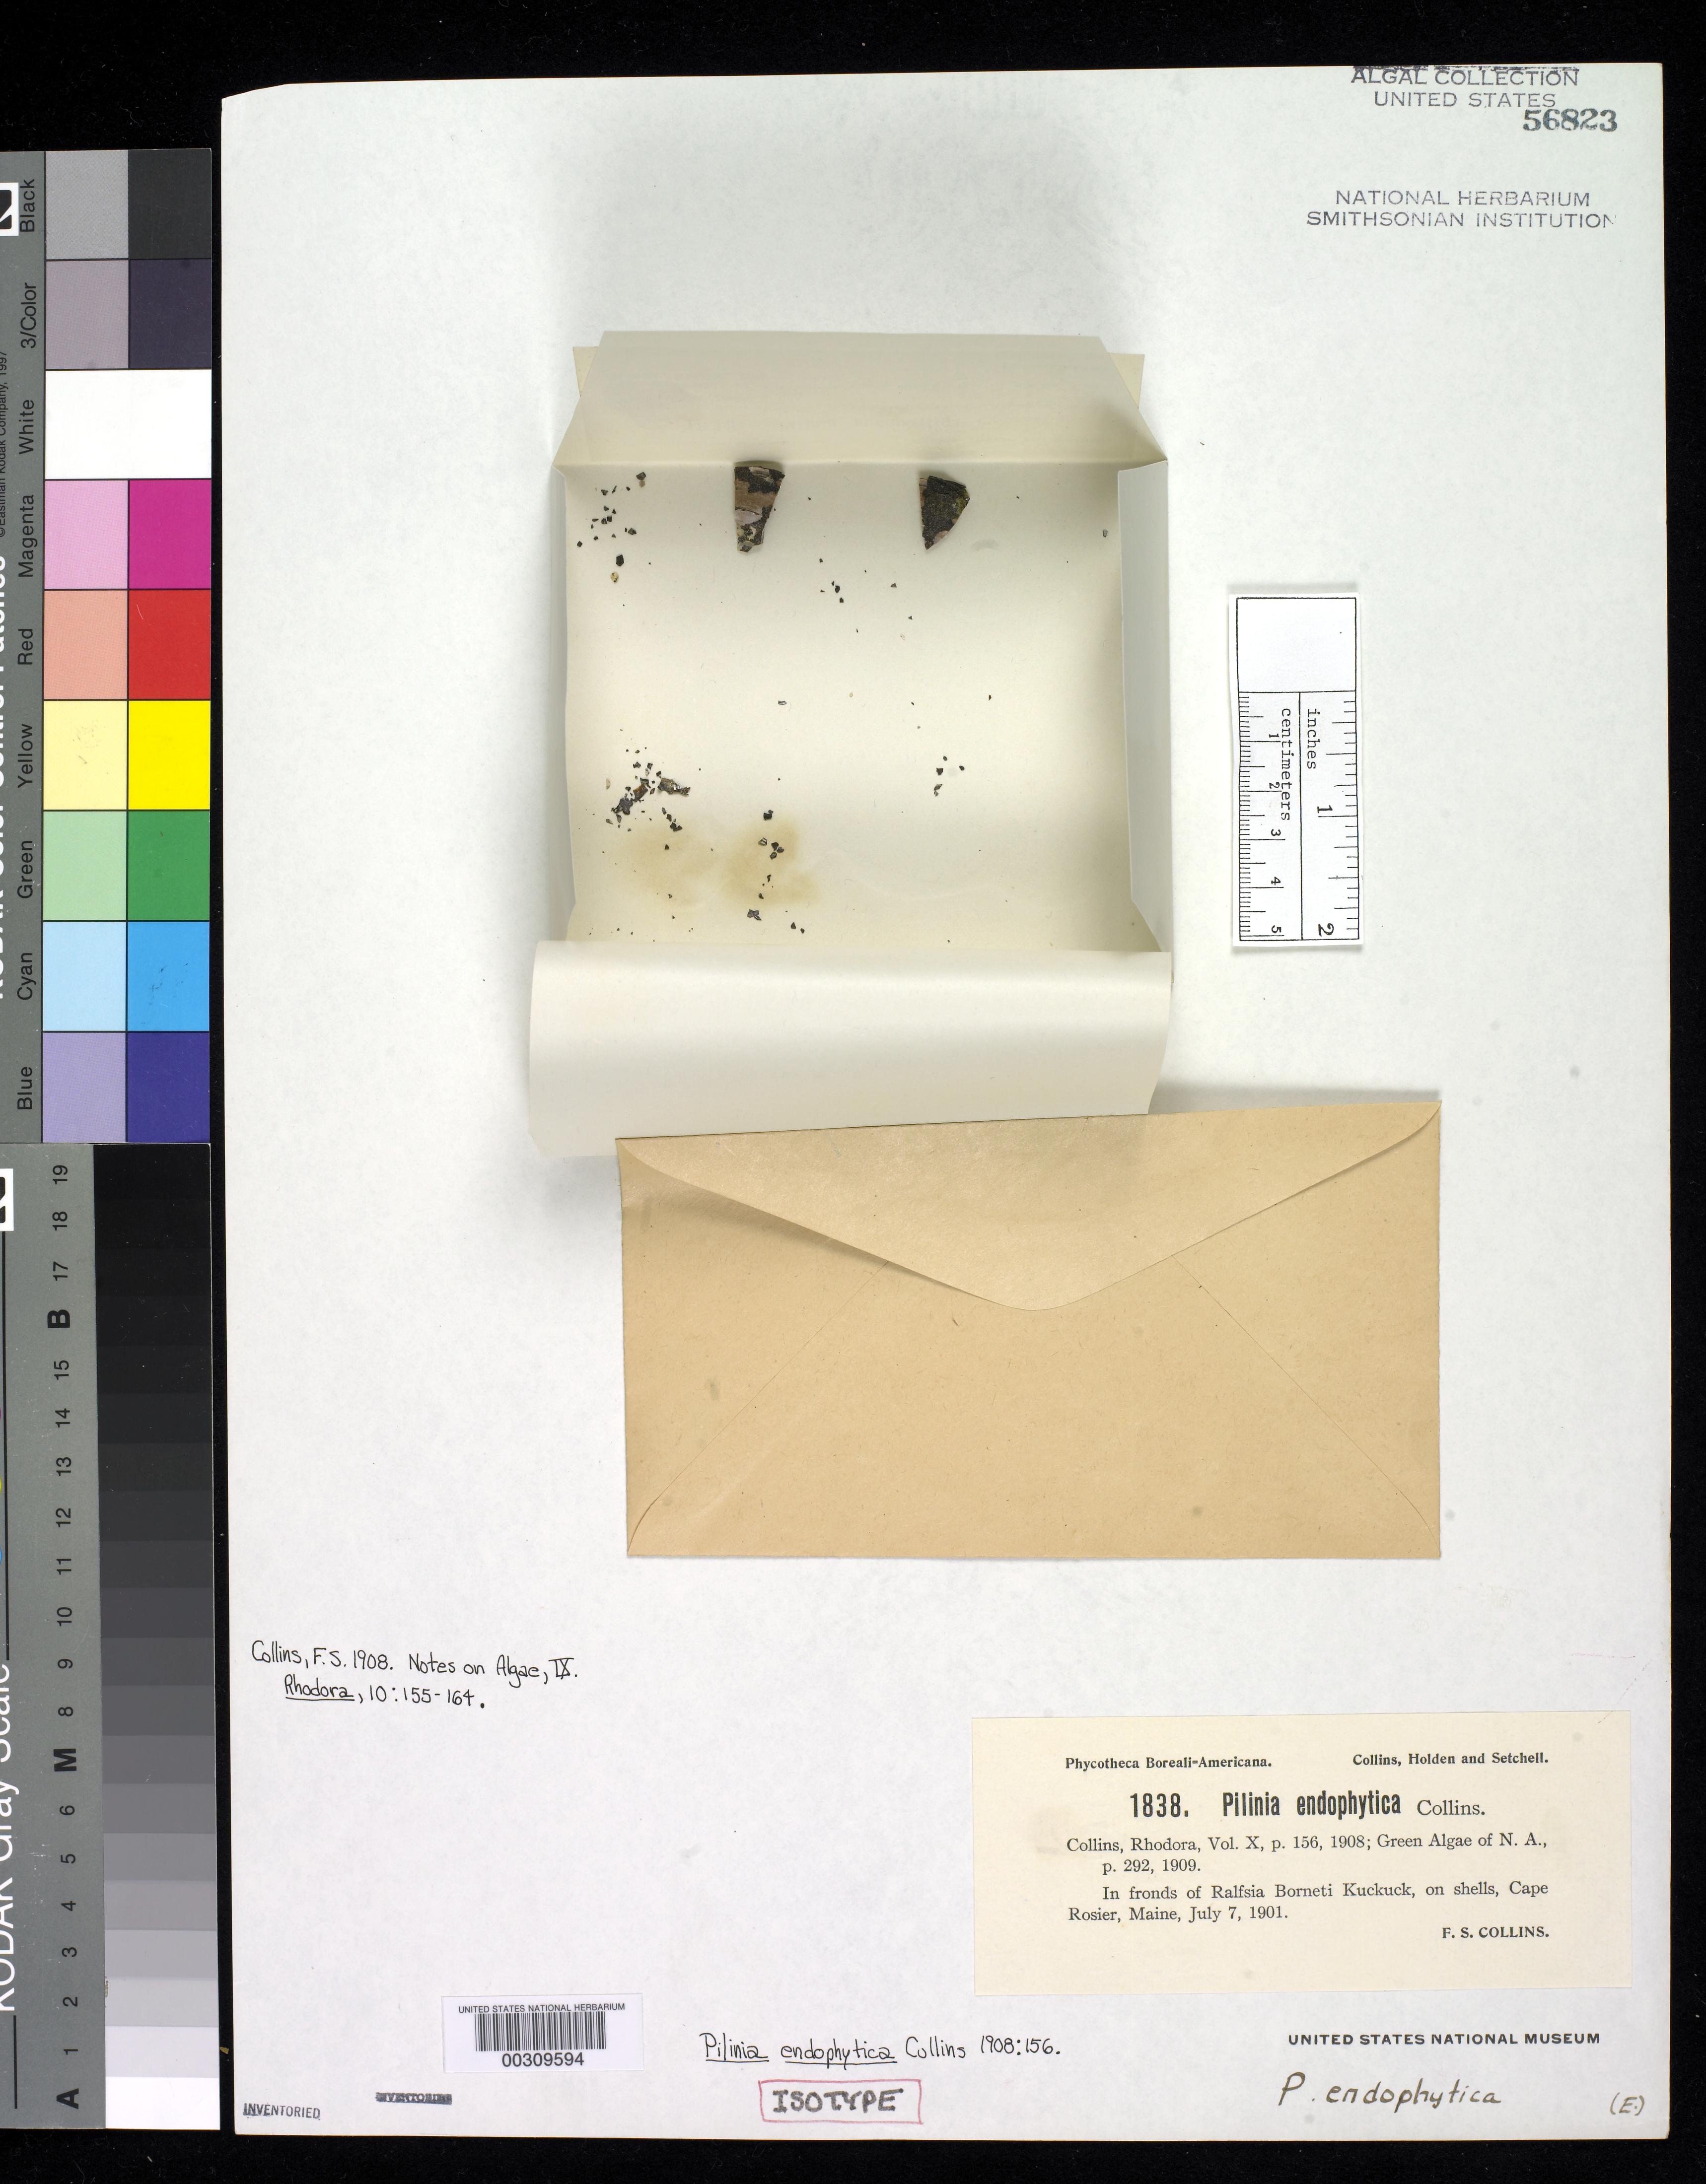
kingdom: Plantae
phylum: Chlorophyta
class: Ulvophyceae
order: Trentepohliales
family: Trentepohliaceae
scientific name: Pilinia endophytica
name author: Collins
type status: Isotype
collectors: F. Collins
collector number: PB-A 1838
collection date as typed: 07 Jul 1901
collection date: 1901-07-07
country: United States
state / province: Maine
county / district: Hancock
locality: Cape Rosier.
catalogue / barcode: US 56823